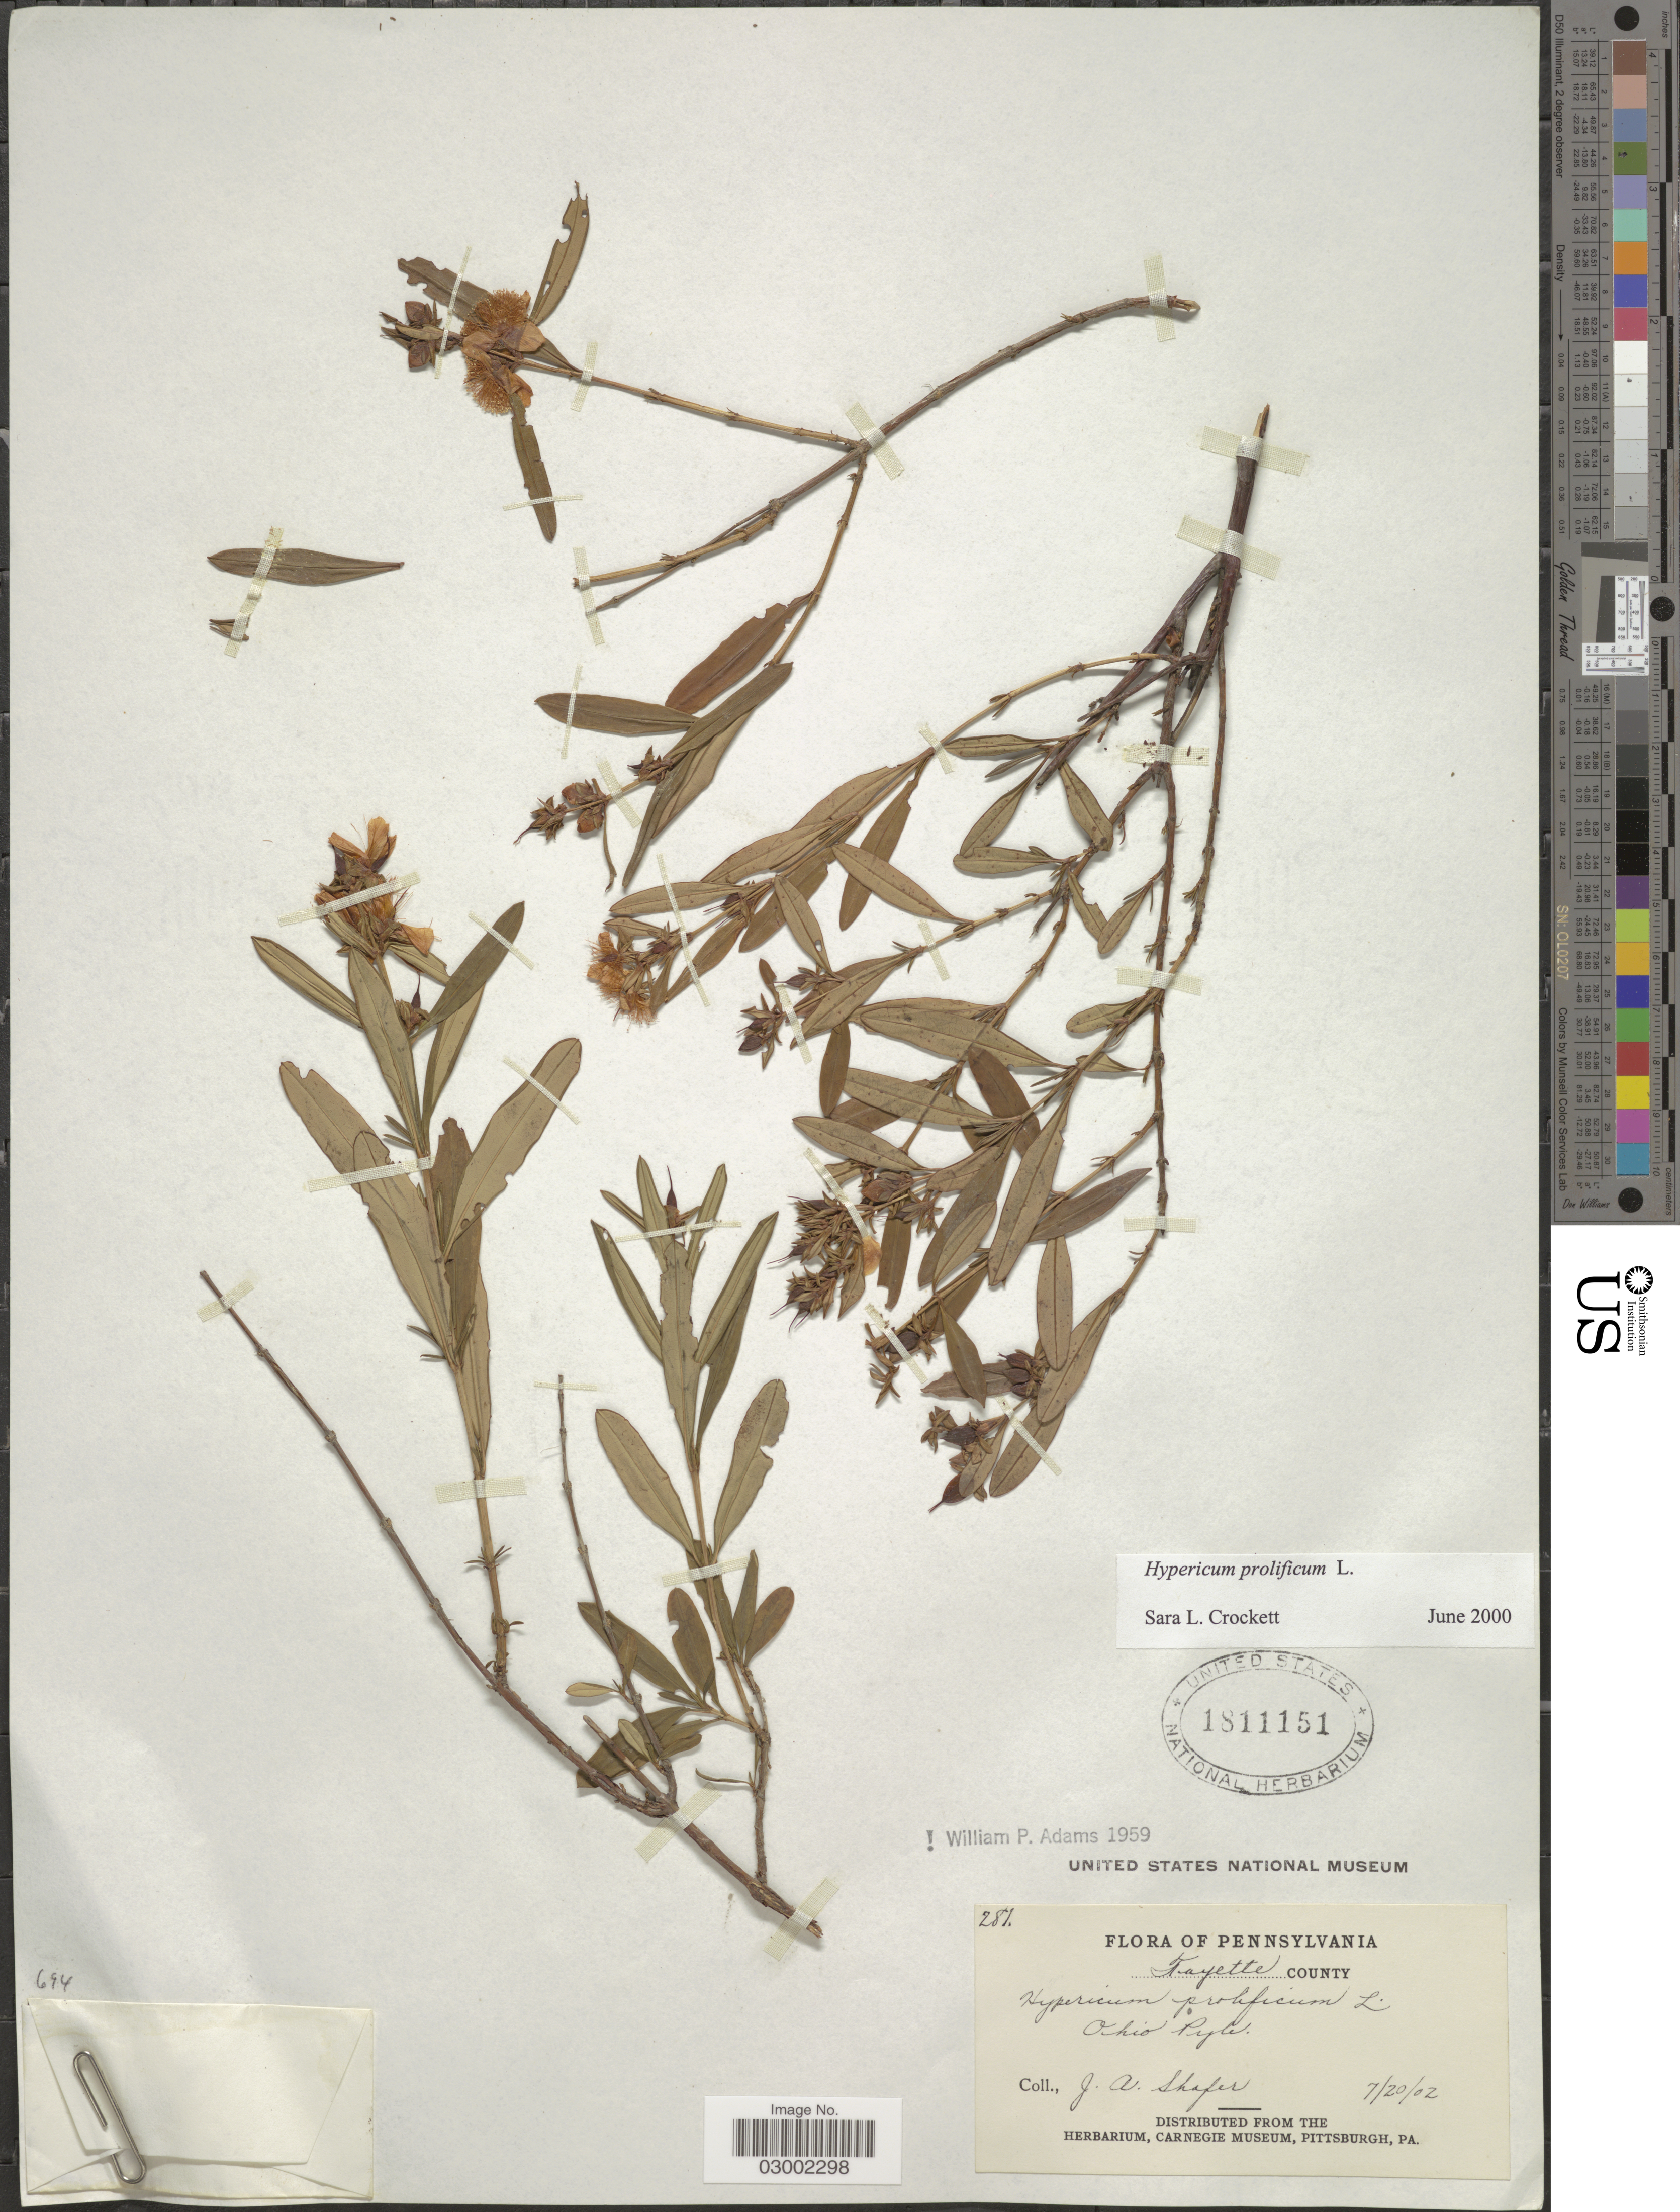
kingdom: Plantae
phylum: Tracheophyta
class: Magnoliopsida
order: Malpighiales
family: Hypericaceae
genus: Hypericum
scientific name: Hypericum prolificum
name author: L.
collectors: J. A. Shafer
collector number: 287*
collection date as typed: Transcribed d/m/y: 20/7/2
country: United States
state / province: Pennsylvania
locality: Fayette County. Ohio Pyle.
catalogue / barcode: US 1811151